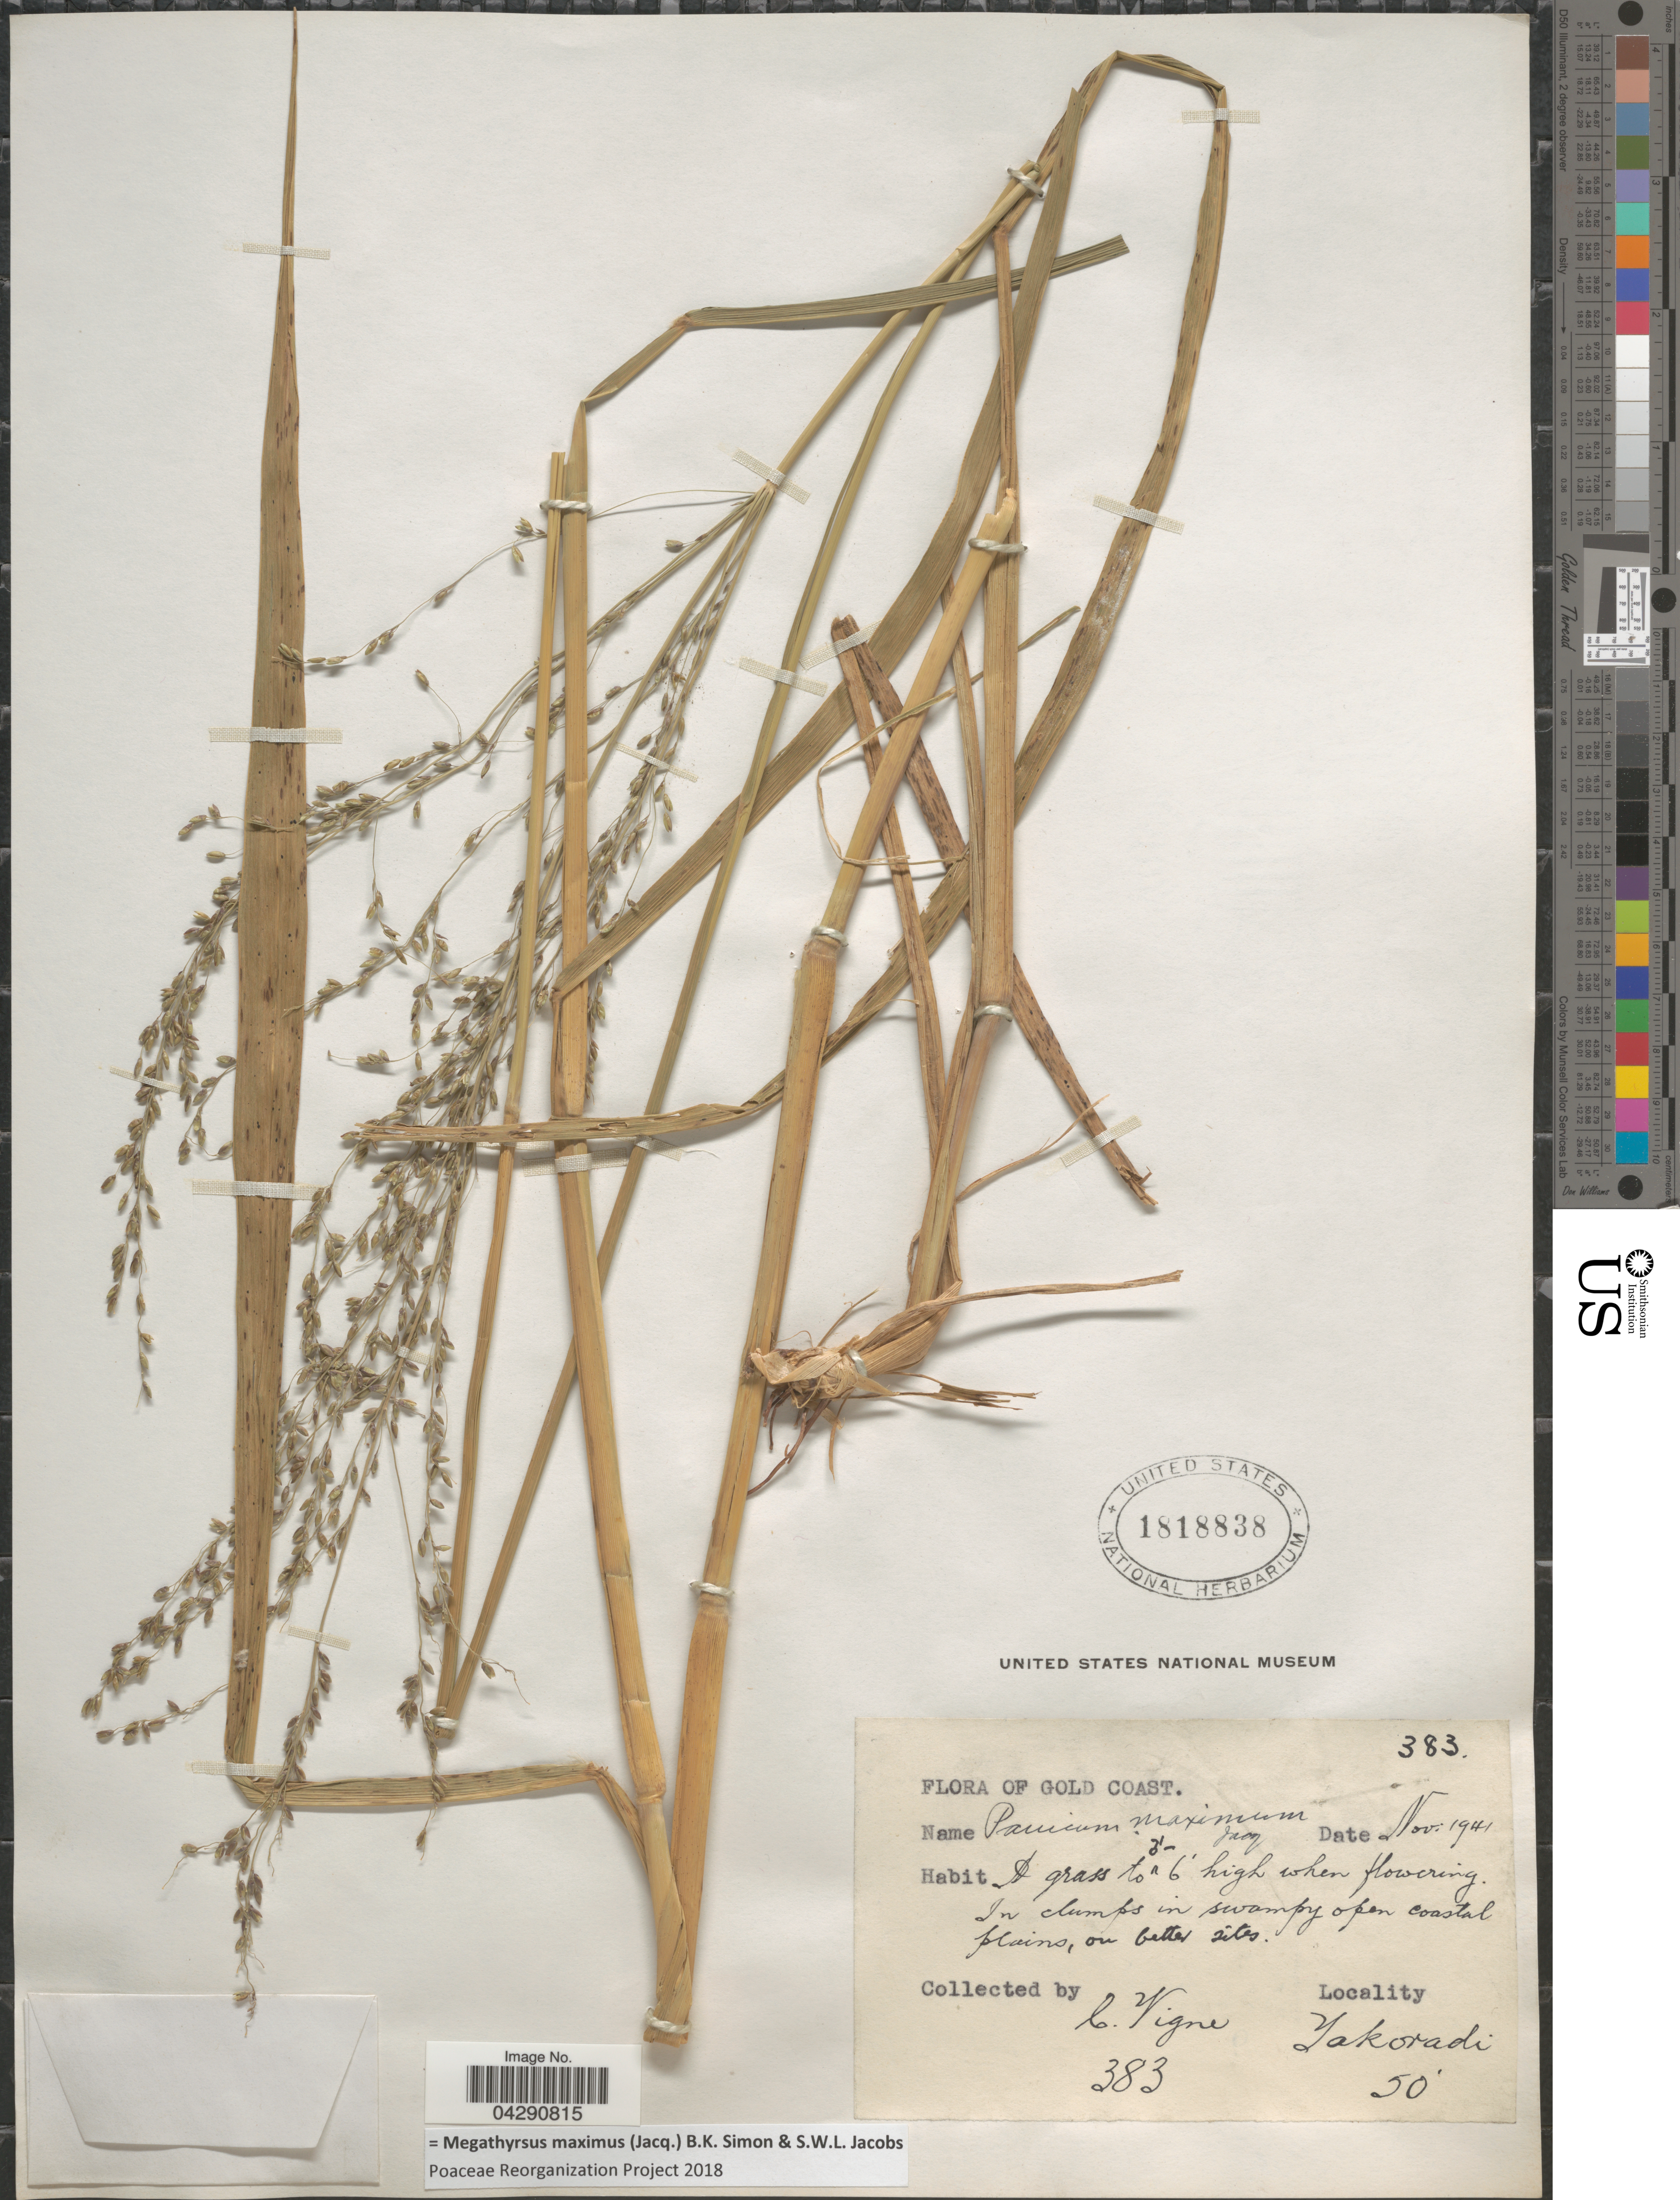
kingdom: Plantae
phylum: Tracheophyta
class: Liliopsida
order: Poales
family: Poaceae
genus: Megathyrsus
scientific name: Megathyrsus maximus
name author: (Jacq.) B.K. Simon & S.W.L. Jacobs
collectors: C. Vigne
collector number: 383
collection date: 1941-11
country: Ghana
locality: Gold Coast. Yakoradi.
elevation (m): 15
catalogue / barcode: US 1818838